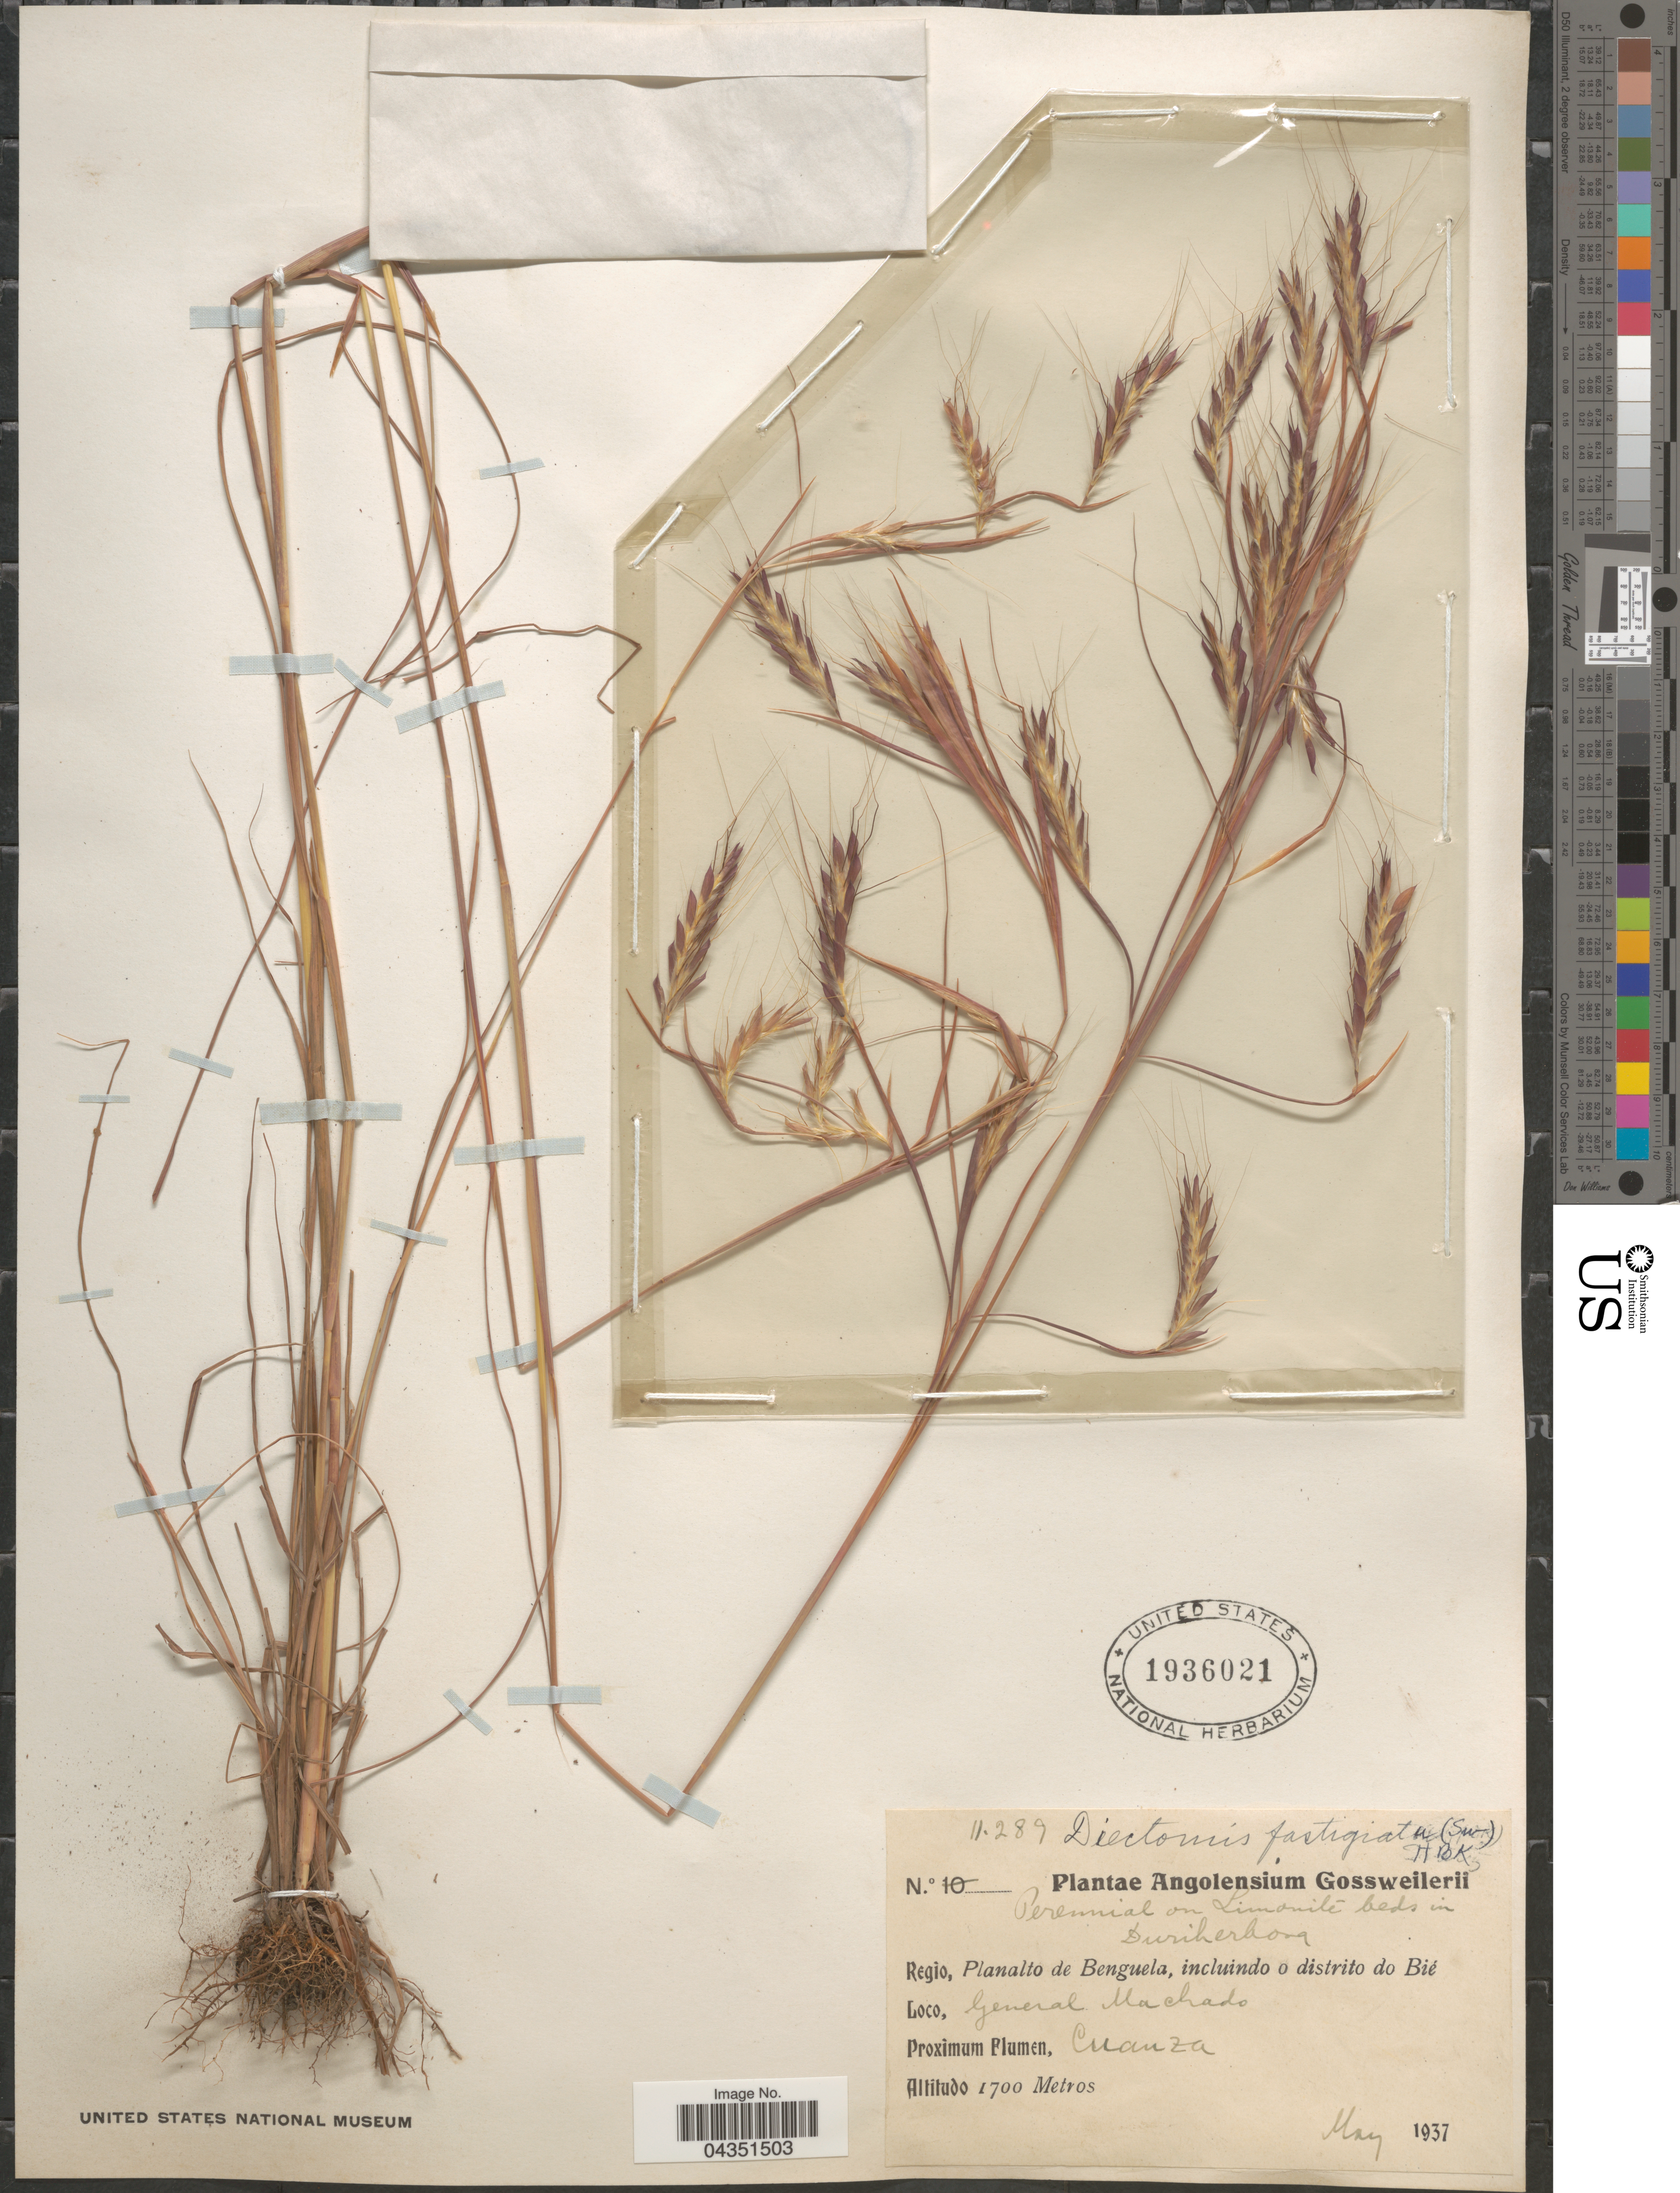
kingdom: Plantae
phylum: Tracheophyta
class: Liliopsida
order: Poales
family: Poaceae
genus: Diectomis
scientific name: Diectomis fastigiata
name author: (Sw.) P. Beauv.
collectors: -. Gossweiler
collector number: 11289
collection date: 1937-05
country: Angola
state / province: Benguela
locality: Regio, Planalto de Benguela, incluindo o distrito do Bié. General Machado. Proximum Flumen, Cuanza.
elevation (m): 1700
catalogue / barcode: US 1936021